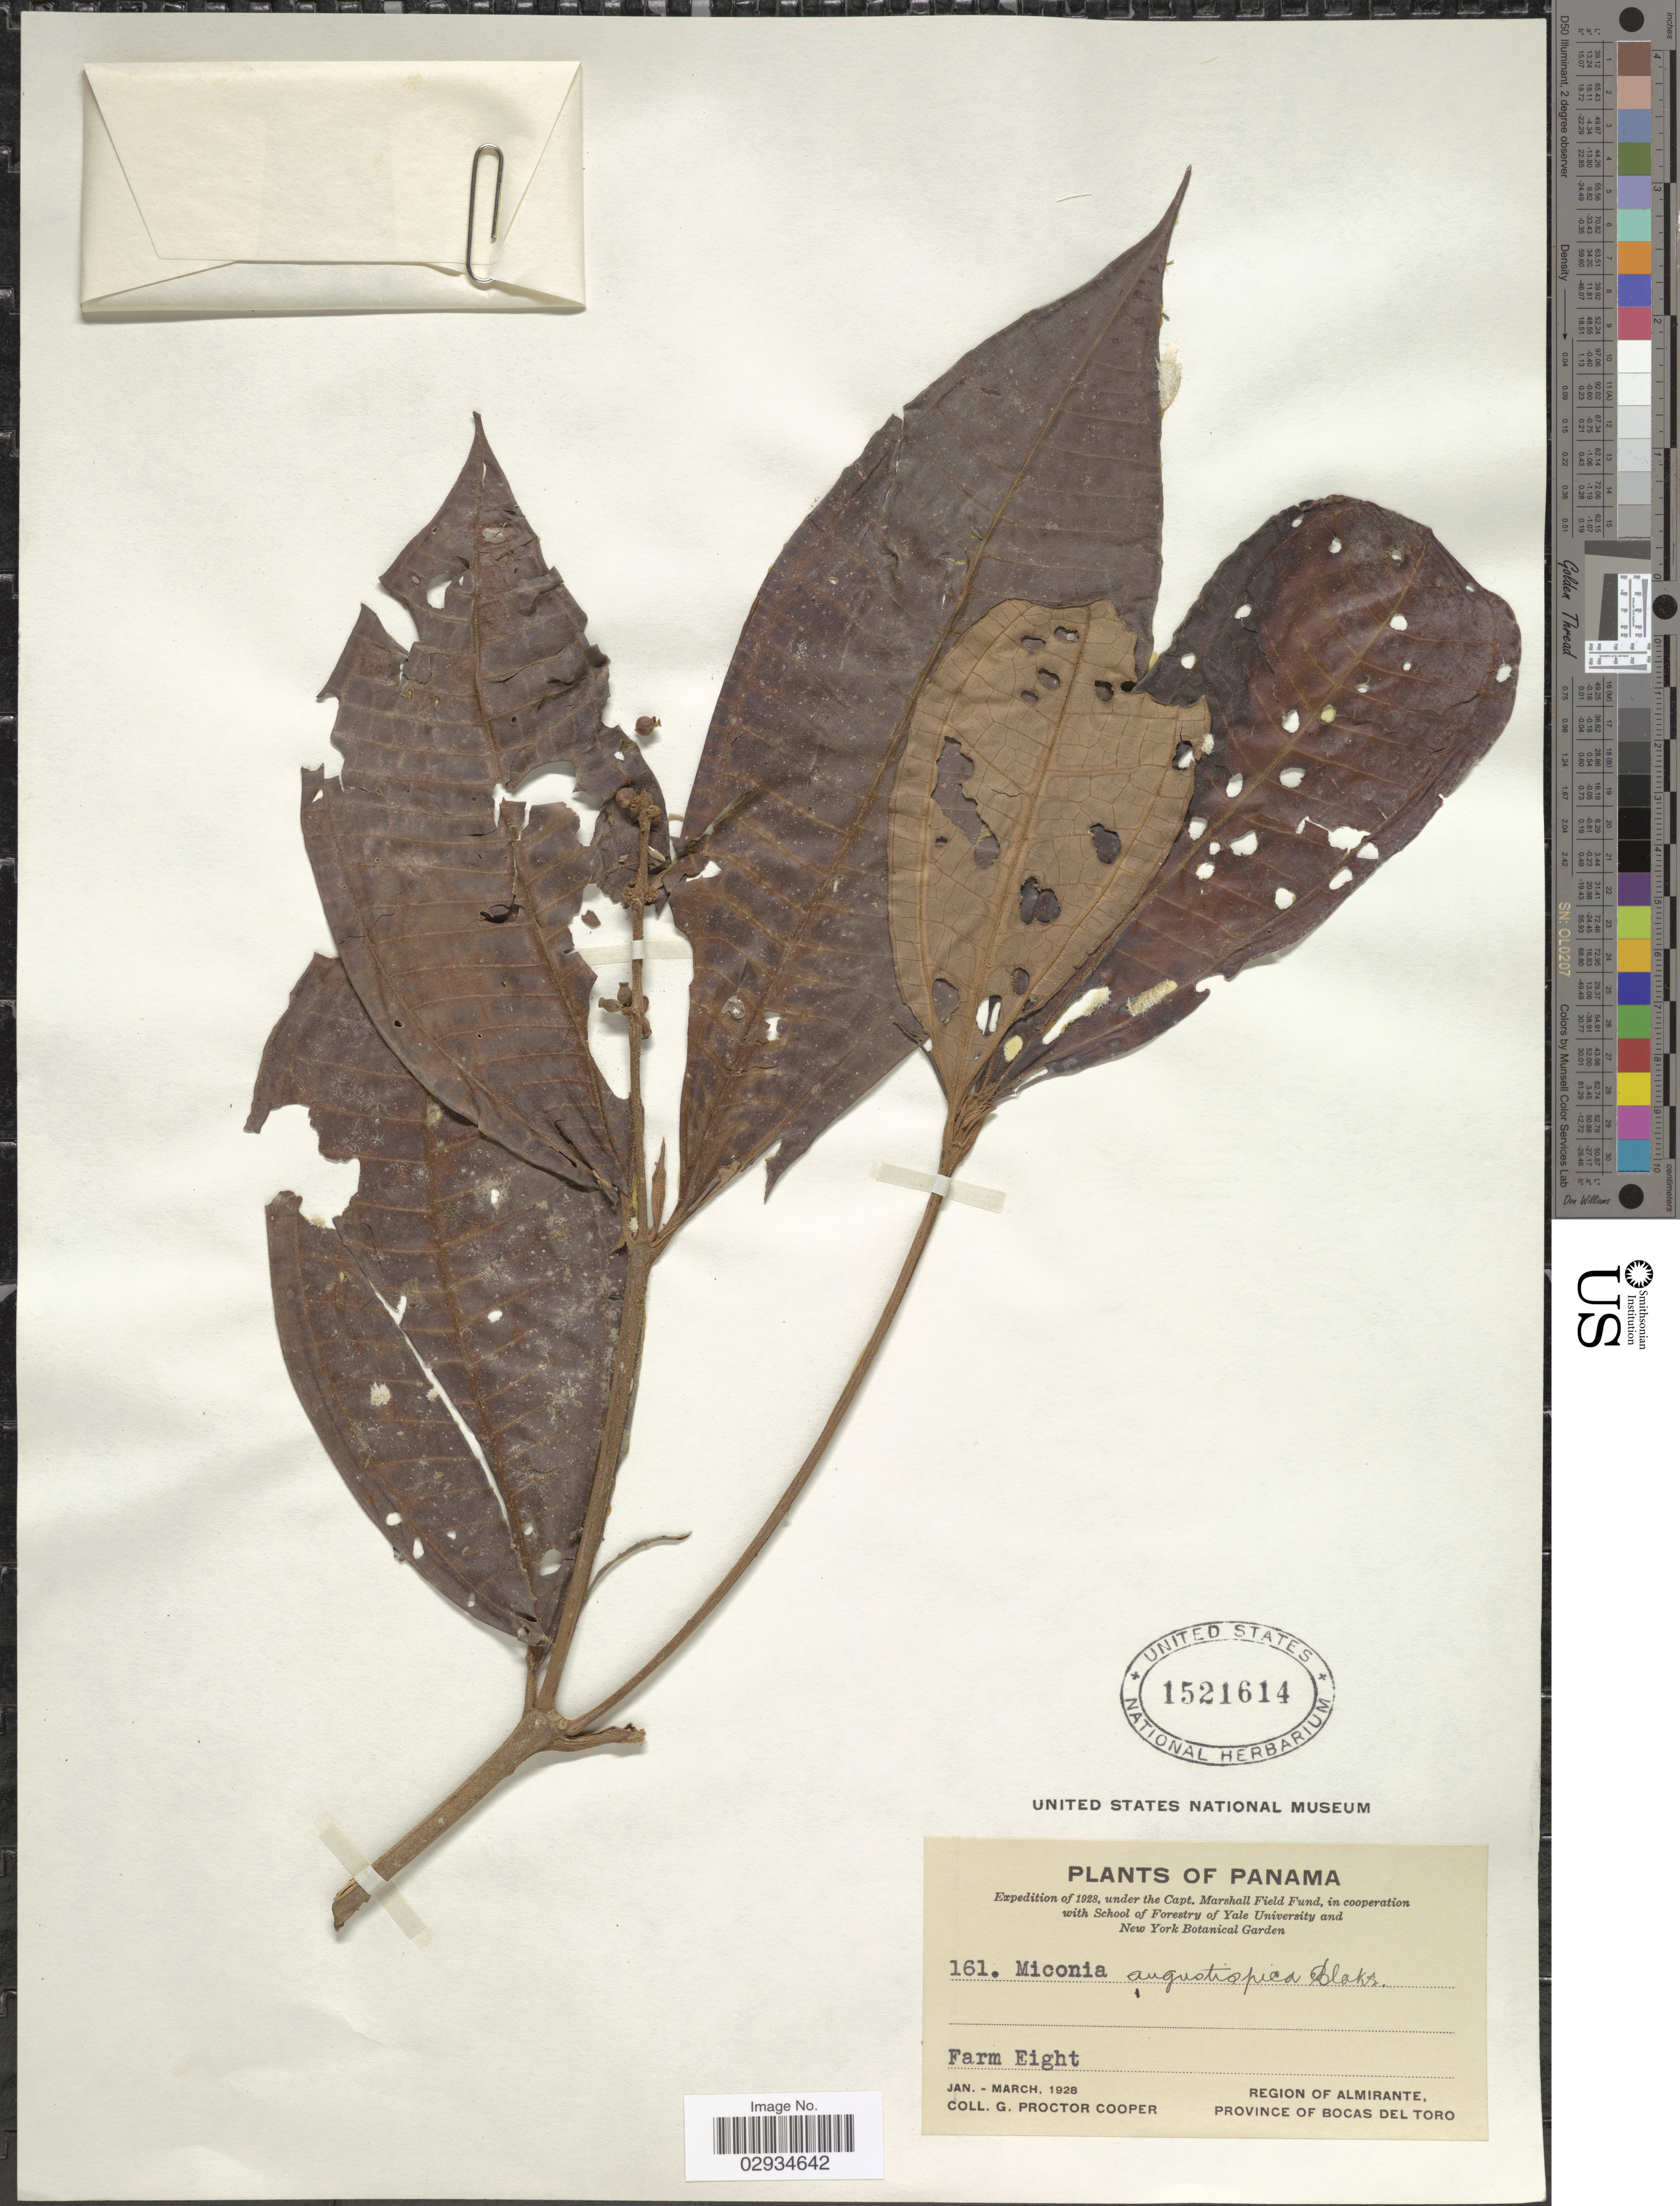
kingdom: Plantae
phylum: Tracheophyta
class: Magnoliopsida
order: Myrtales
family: Melastomataceae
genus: Miconia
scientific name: Miconia triplinervis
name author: Ruiz & Pav.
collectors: G. Cooper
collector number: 161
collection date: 1928-01/1928-03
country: Panama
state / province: Bocas del Toro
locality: Farm Eight. Region of Almirante.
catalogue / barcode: US 1521614